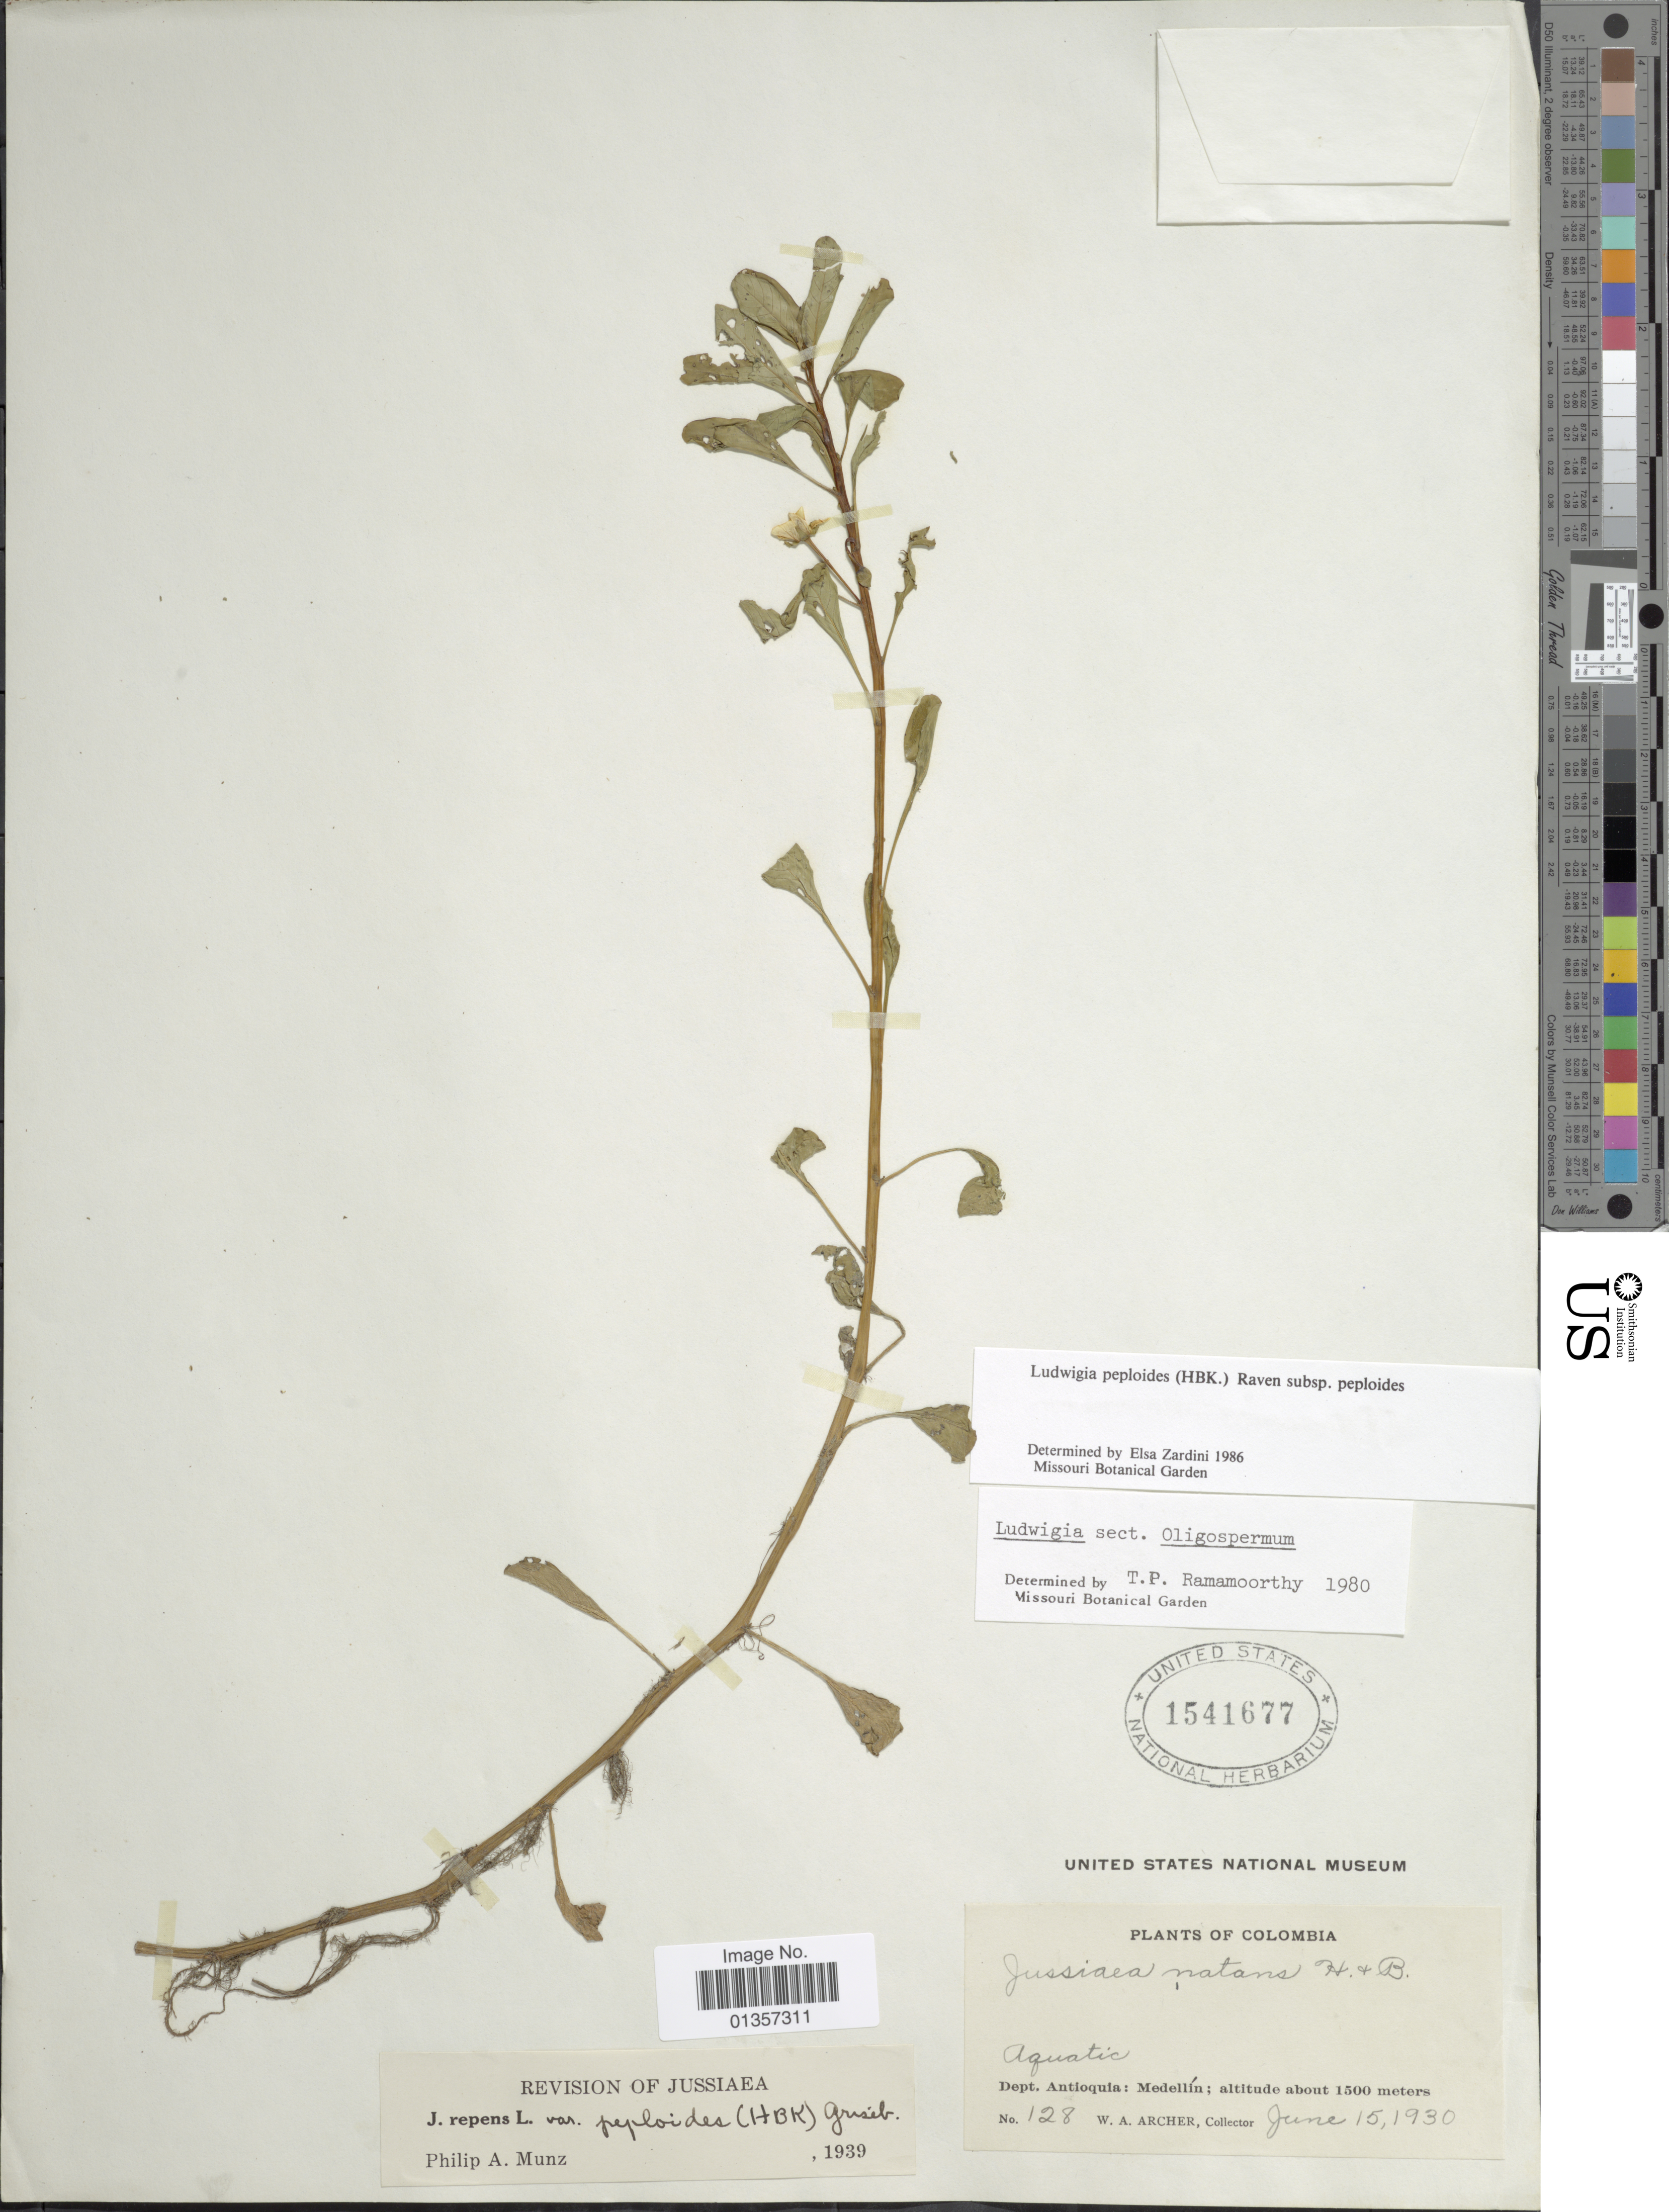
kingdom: Plantae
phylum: Tracheophyta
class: Magnoliopsida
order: Myrtales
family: Onagraceae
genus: Ludwigia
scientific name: Ludwigia peploides subsp. peploides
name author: (Kunth) P.H. Raven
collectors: W. A. Archer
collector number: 128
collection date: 1930-06-15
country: Colombia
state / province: Antioquia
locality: Medellín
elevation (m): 1500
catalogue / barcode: US 1541677